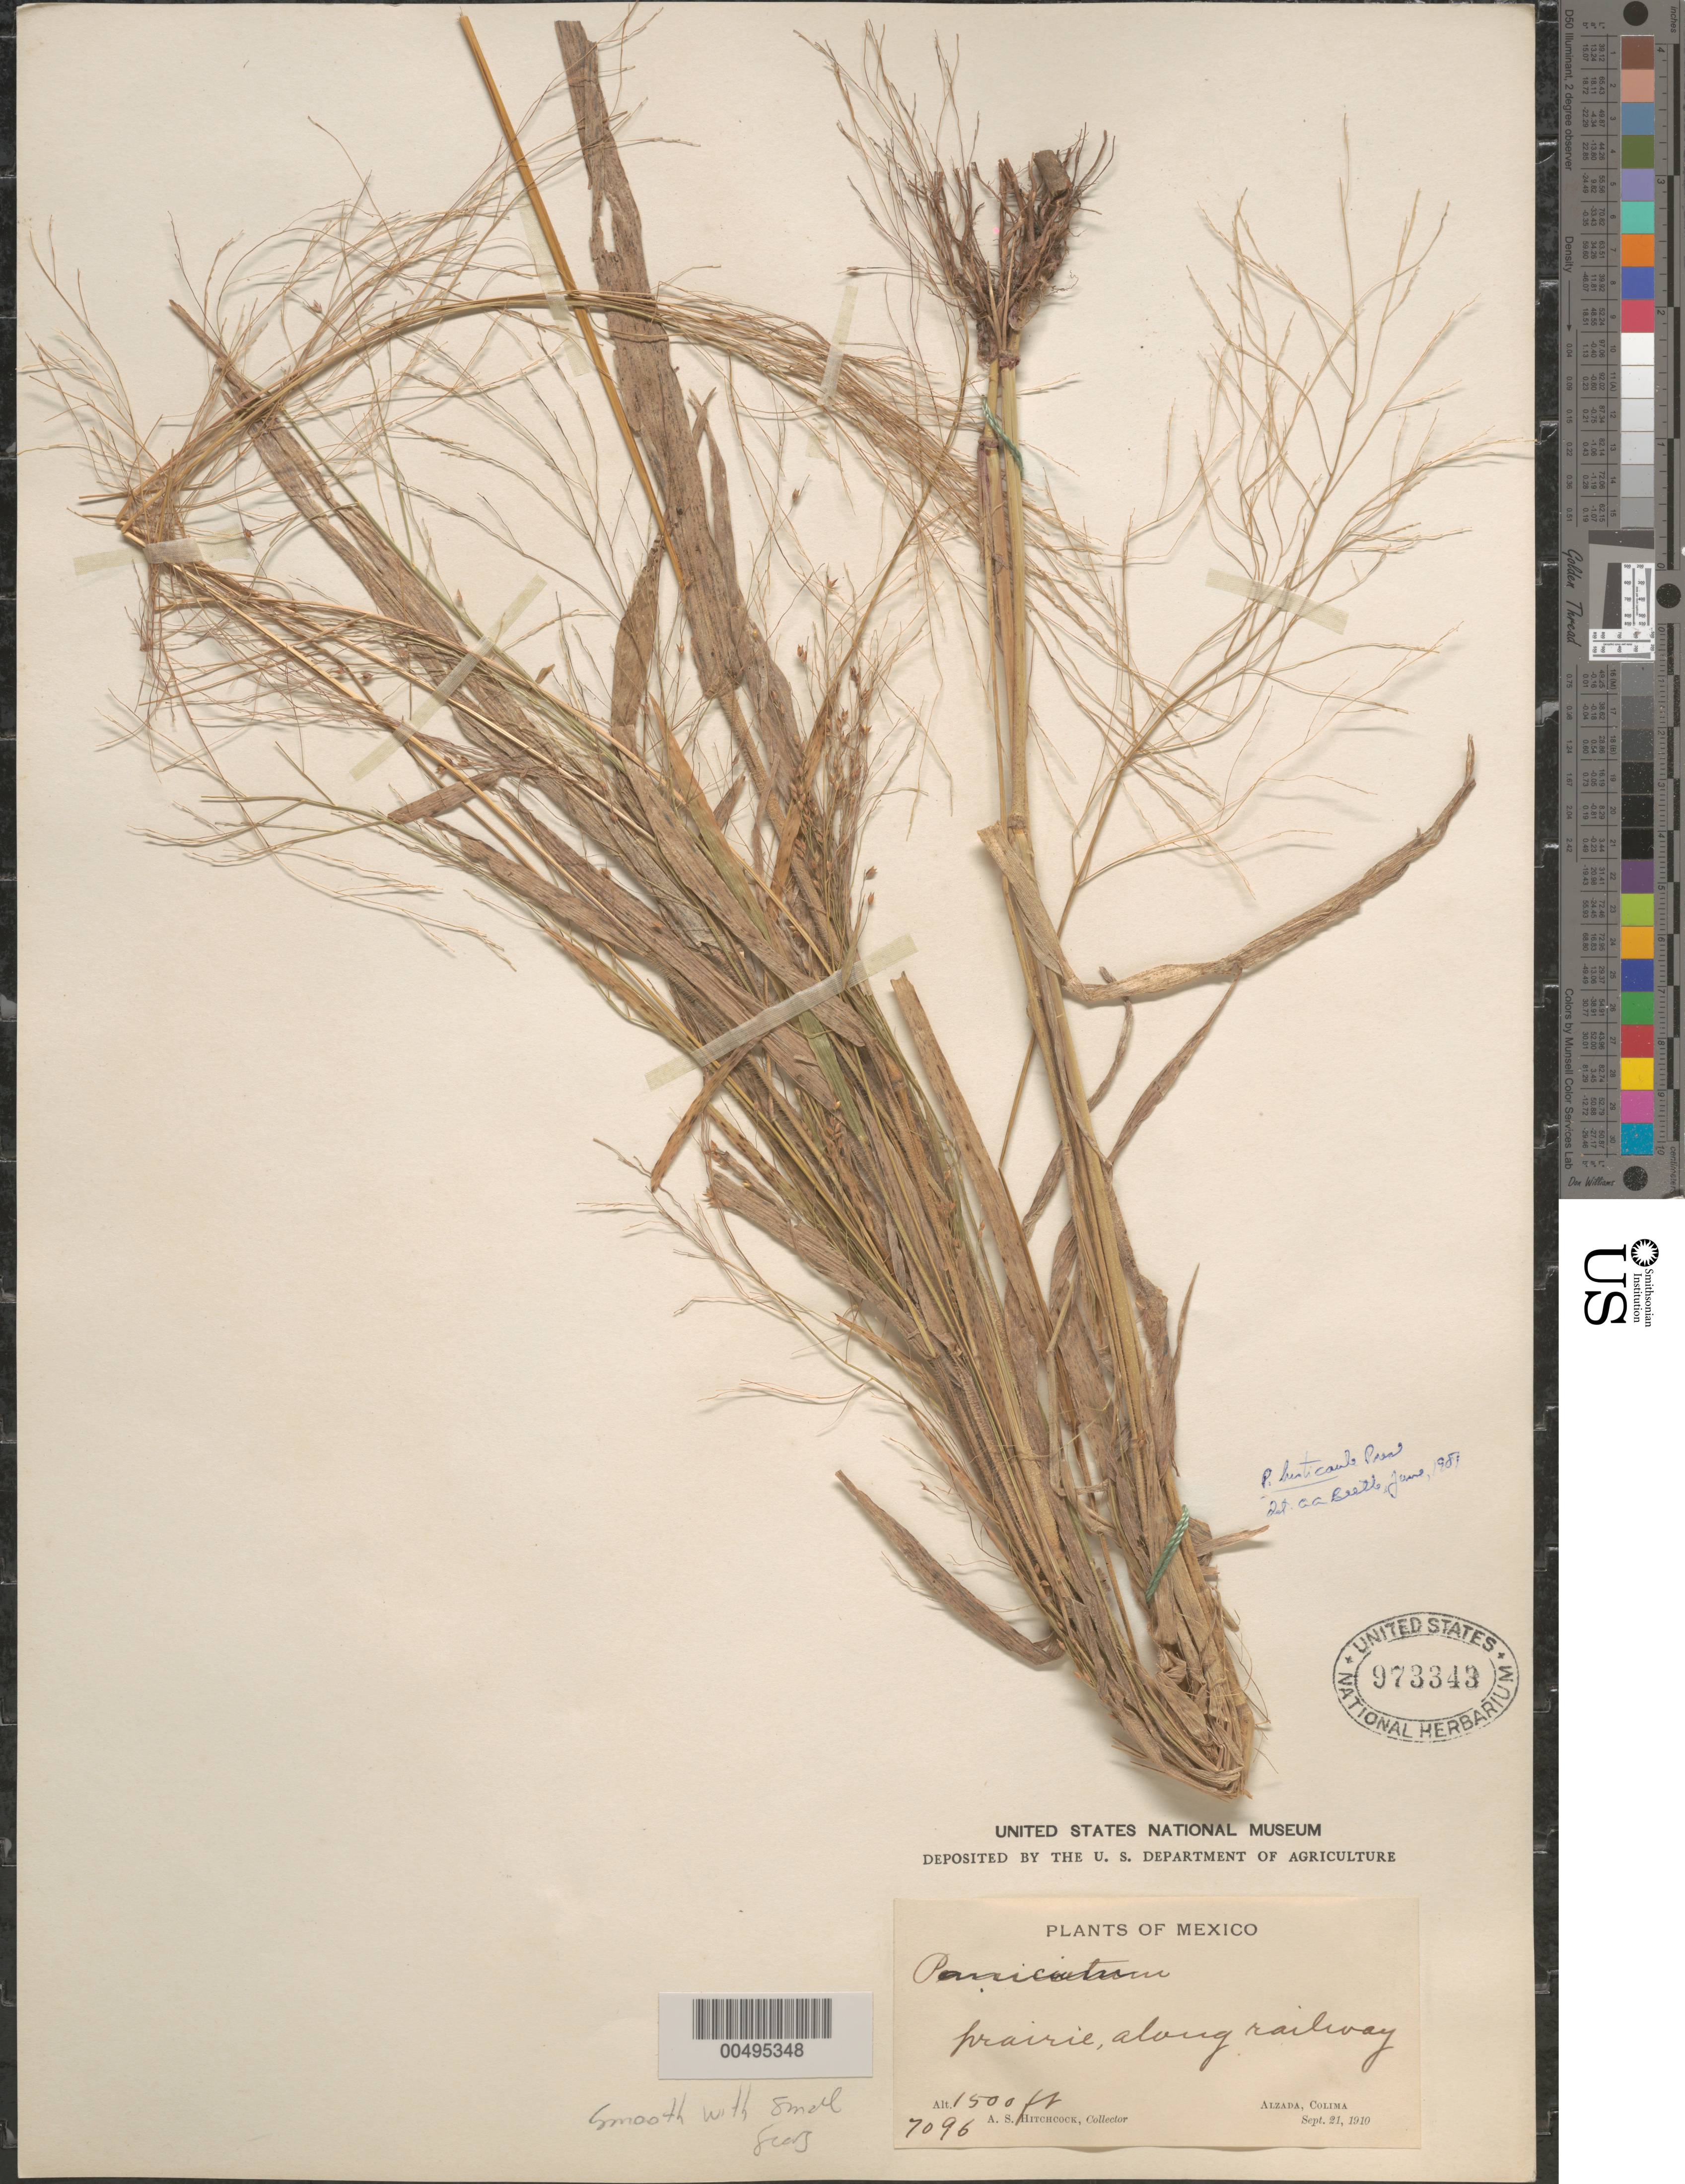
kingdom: Plantae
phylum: Tracheophyta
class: Liliopsida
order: Poales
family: Poaceae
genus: Panicum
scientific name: Panicum hirticaule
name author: J. Presl in C. Presl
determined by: Beetle, Alan A.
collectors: A. S. Hitchcock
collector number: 7096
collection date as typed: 21 Sep 1910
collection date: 1910-09-21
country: Mexico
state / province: Colima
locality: Alzada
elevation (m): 457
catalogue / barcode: US 973343